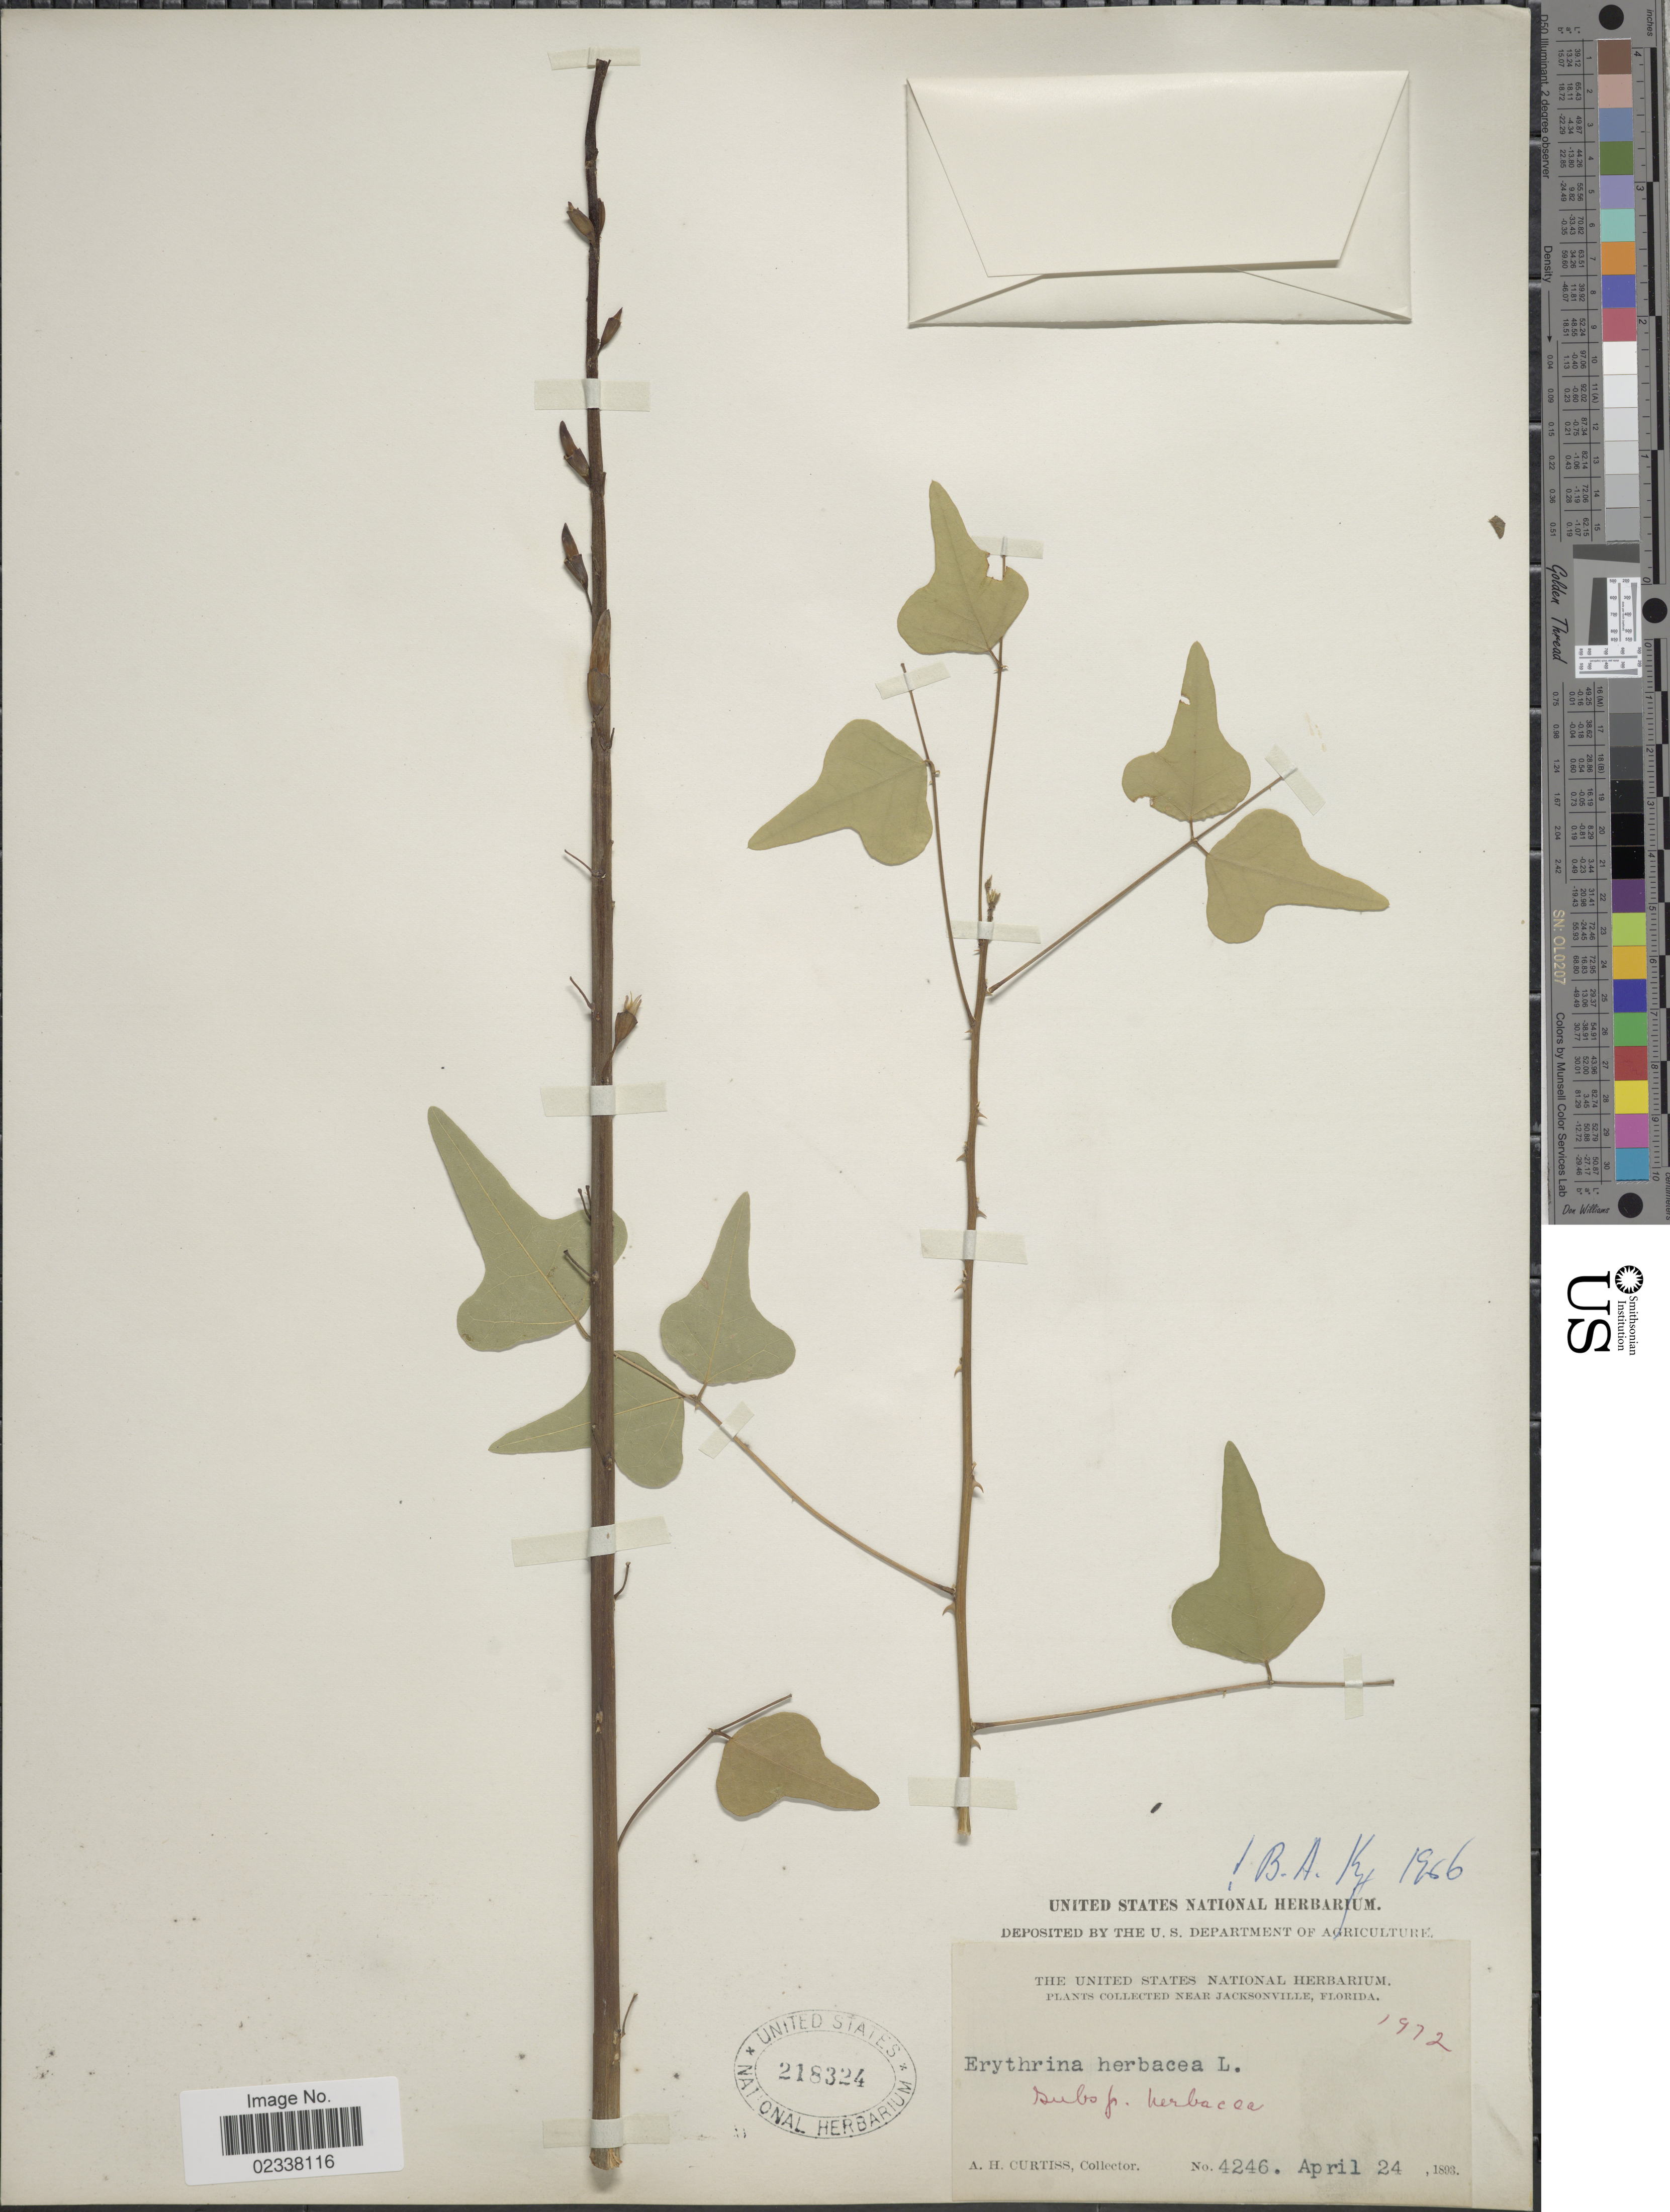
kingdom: Plantae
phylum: Tracheophyta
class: Magnoliopsida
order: Fabales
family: Fabaceae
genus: Erythrina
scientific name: Erythrina herbacea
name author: L.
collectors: A. H. Curtiss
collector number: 4246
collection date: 1893-04-24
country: United States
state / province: Florida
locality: Near Jacksonville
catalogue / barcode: US 218324